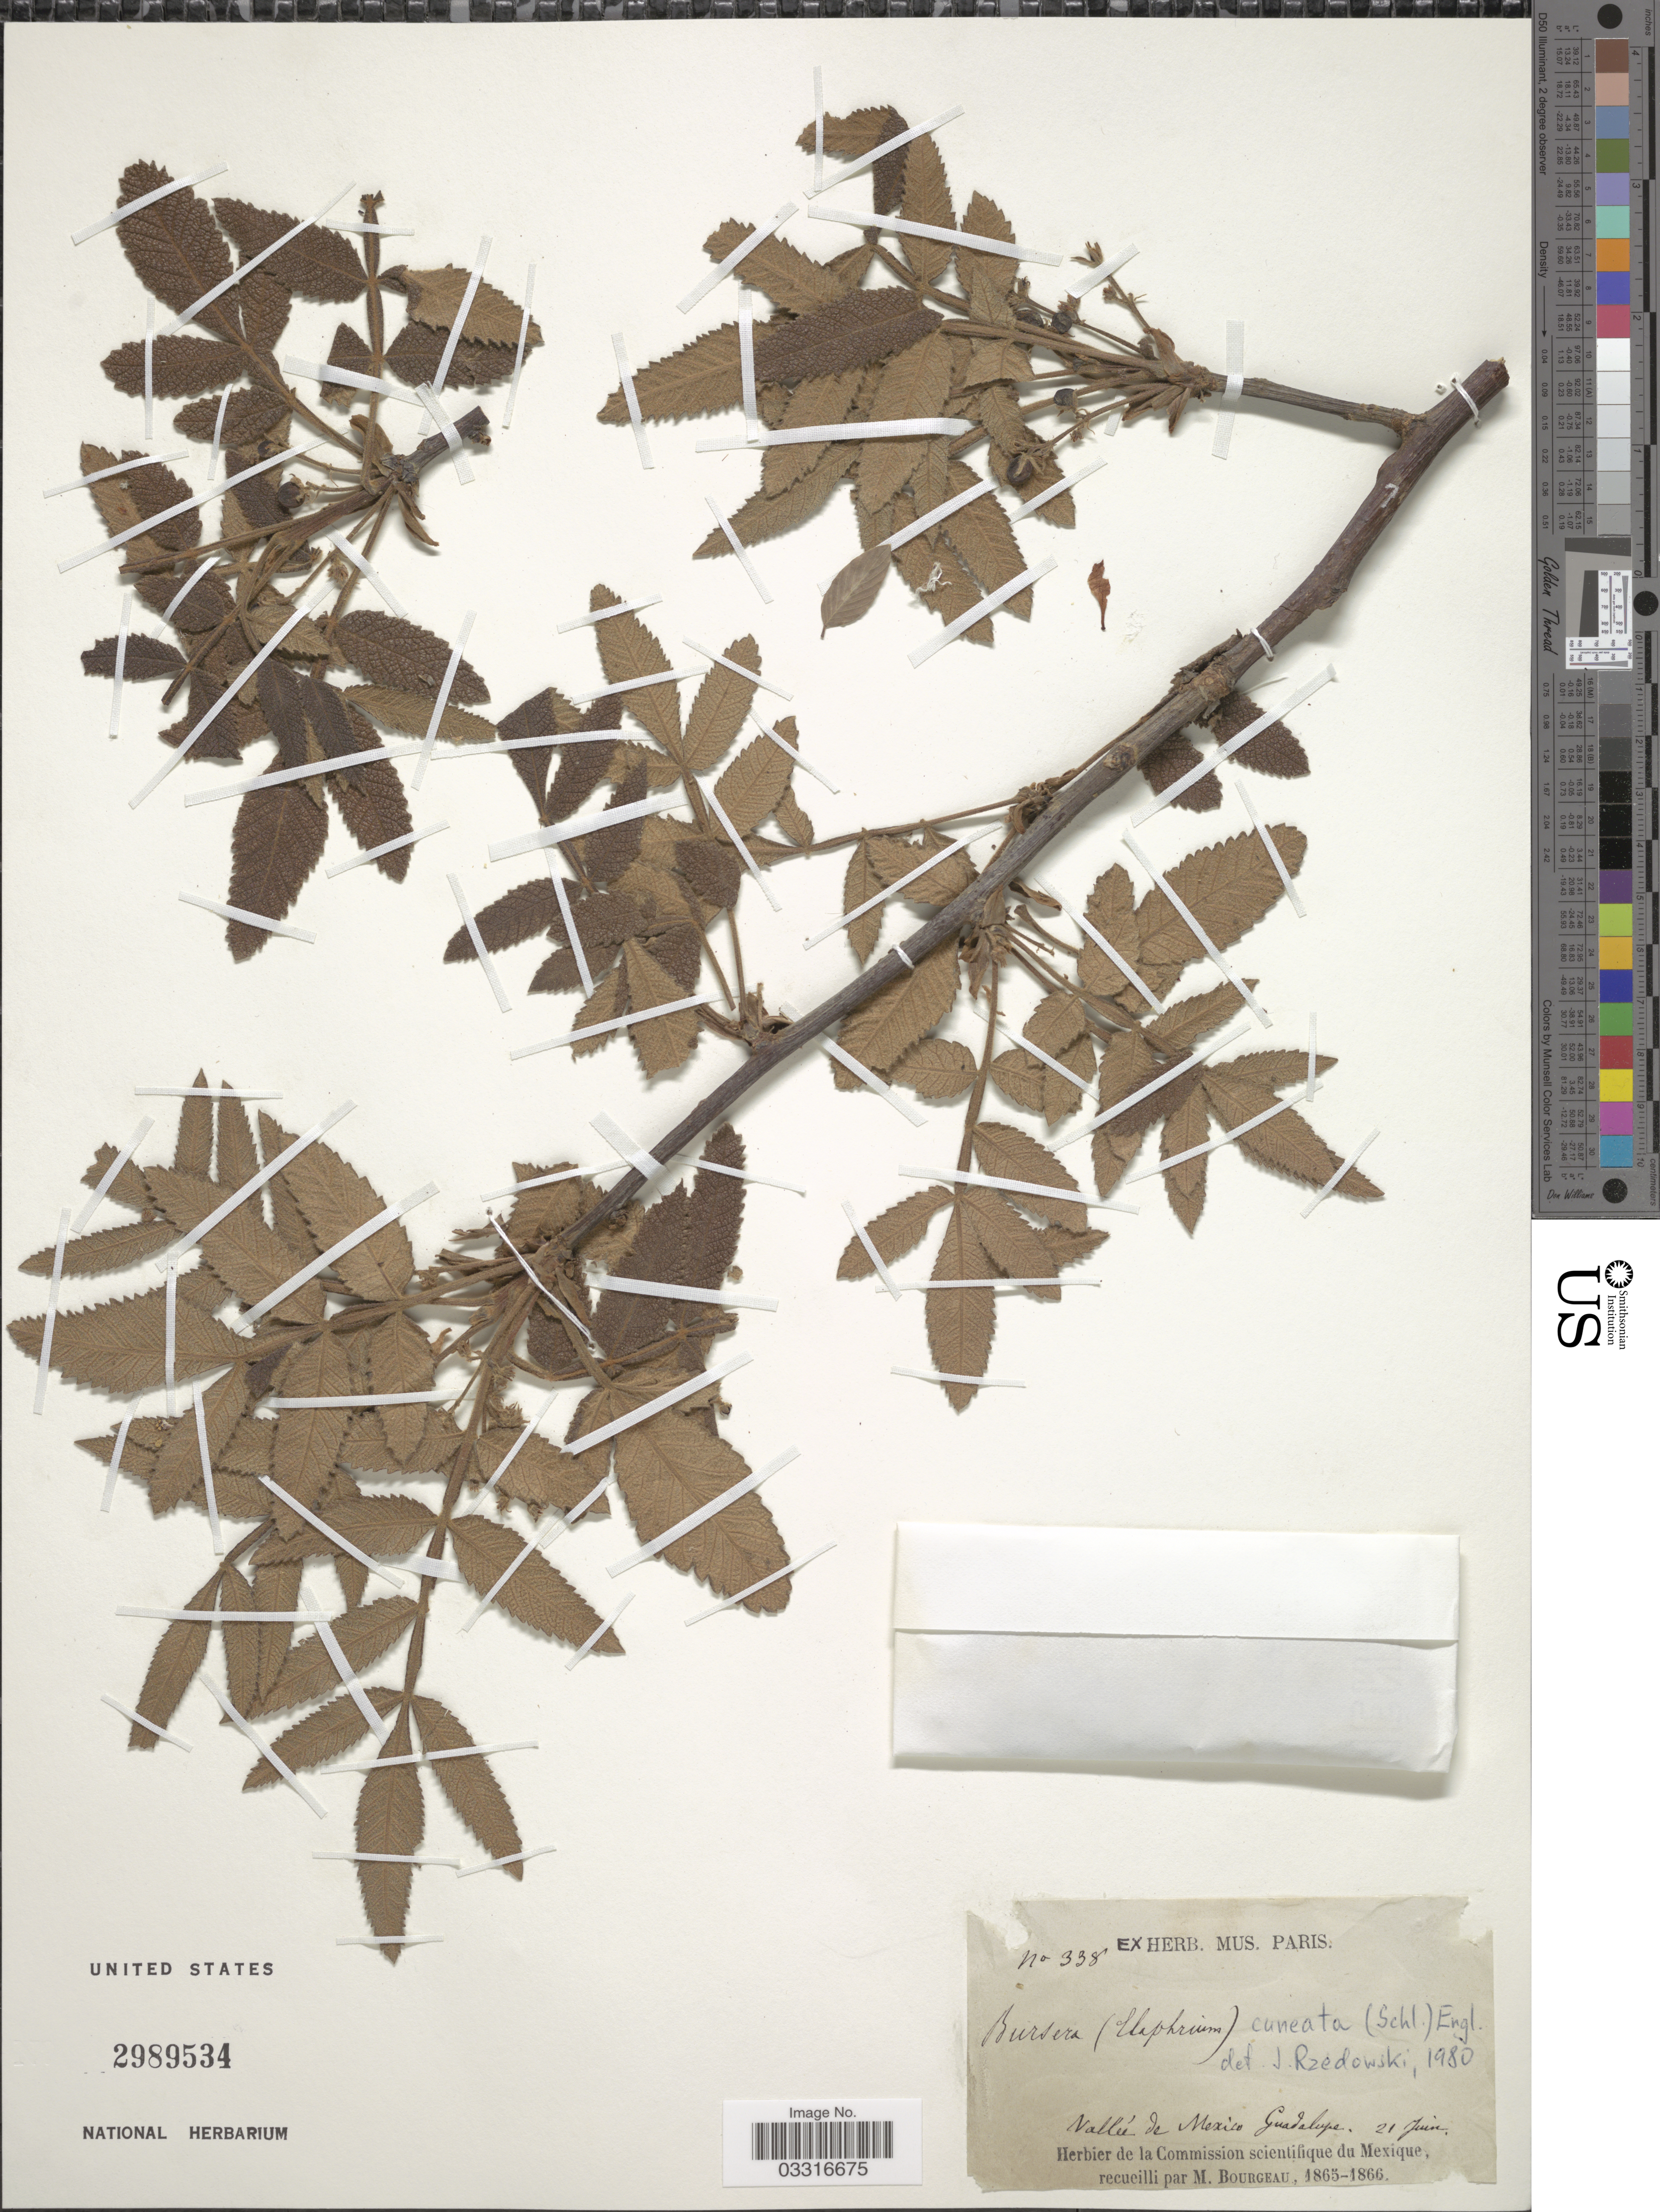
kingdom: Plantae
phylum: Tracheophyta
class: Magnoliopsida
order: Sapindales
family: Burseraceae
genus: Bursera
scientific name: Bursera cuneata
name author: (Schltdl.) Engl.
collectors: M. Bourgeau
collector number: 338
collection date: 1865-06-21/1866-06-21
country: Mexico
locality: Vallée de Mexico Guadalupe.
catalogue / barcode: US 2989534